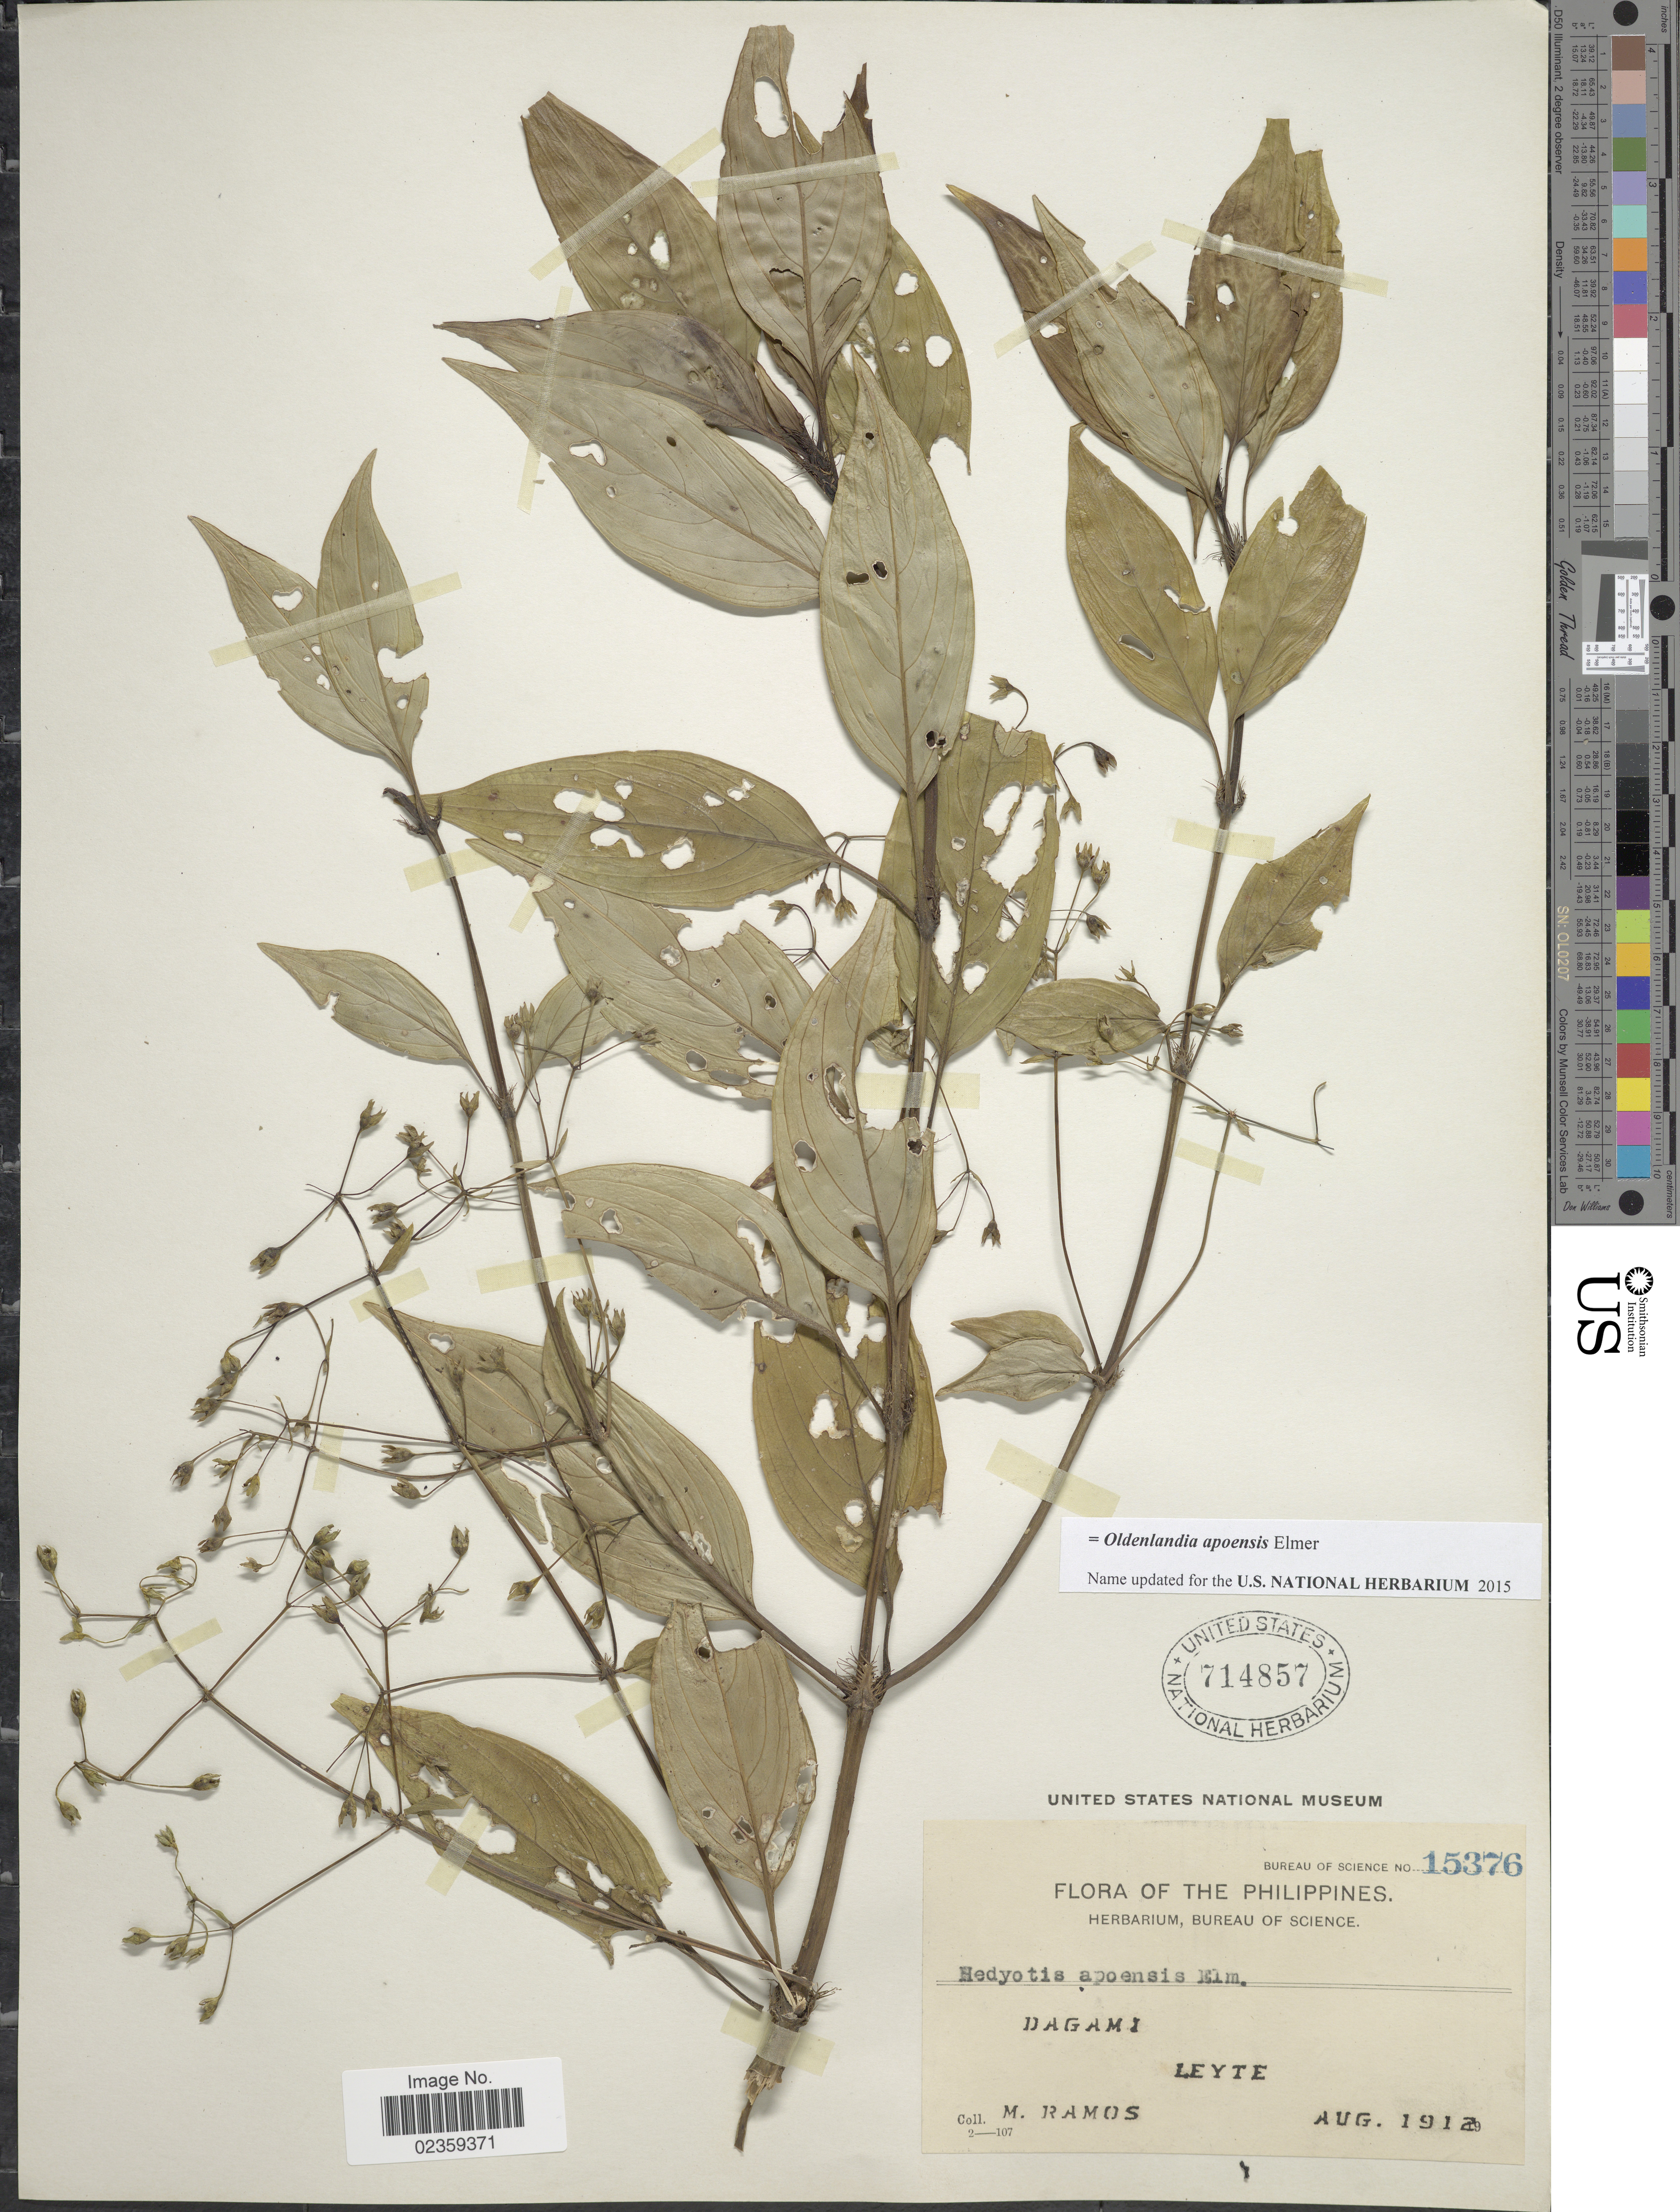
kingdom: Plantae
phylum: Tracheophyta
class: Magnoliopsida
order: Gentianales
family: Rubiaceae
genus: Oldenlandia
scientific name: Oldenlandia apoensis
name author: Elmer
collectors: M. Ramos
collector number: Bureau of Science 15376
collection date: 1912-08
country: Philippines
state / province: Eastern Visayas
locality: Dagami, Leyte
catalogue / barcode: US 714857